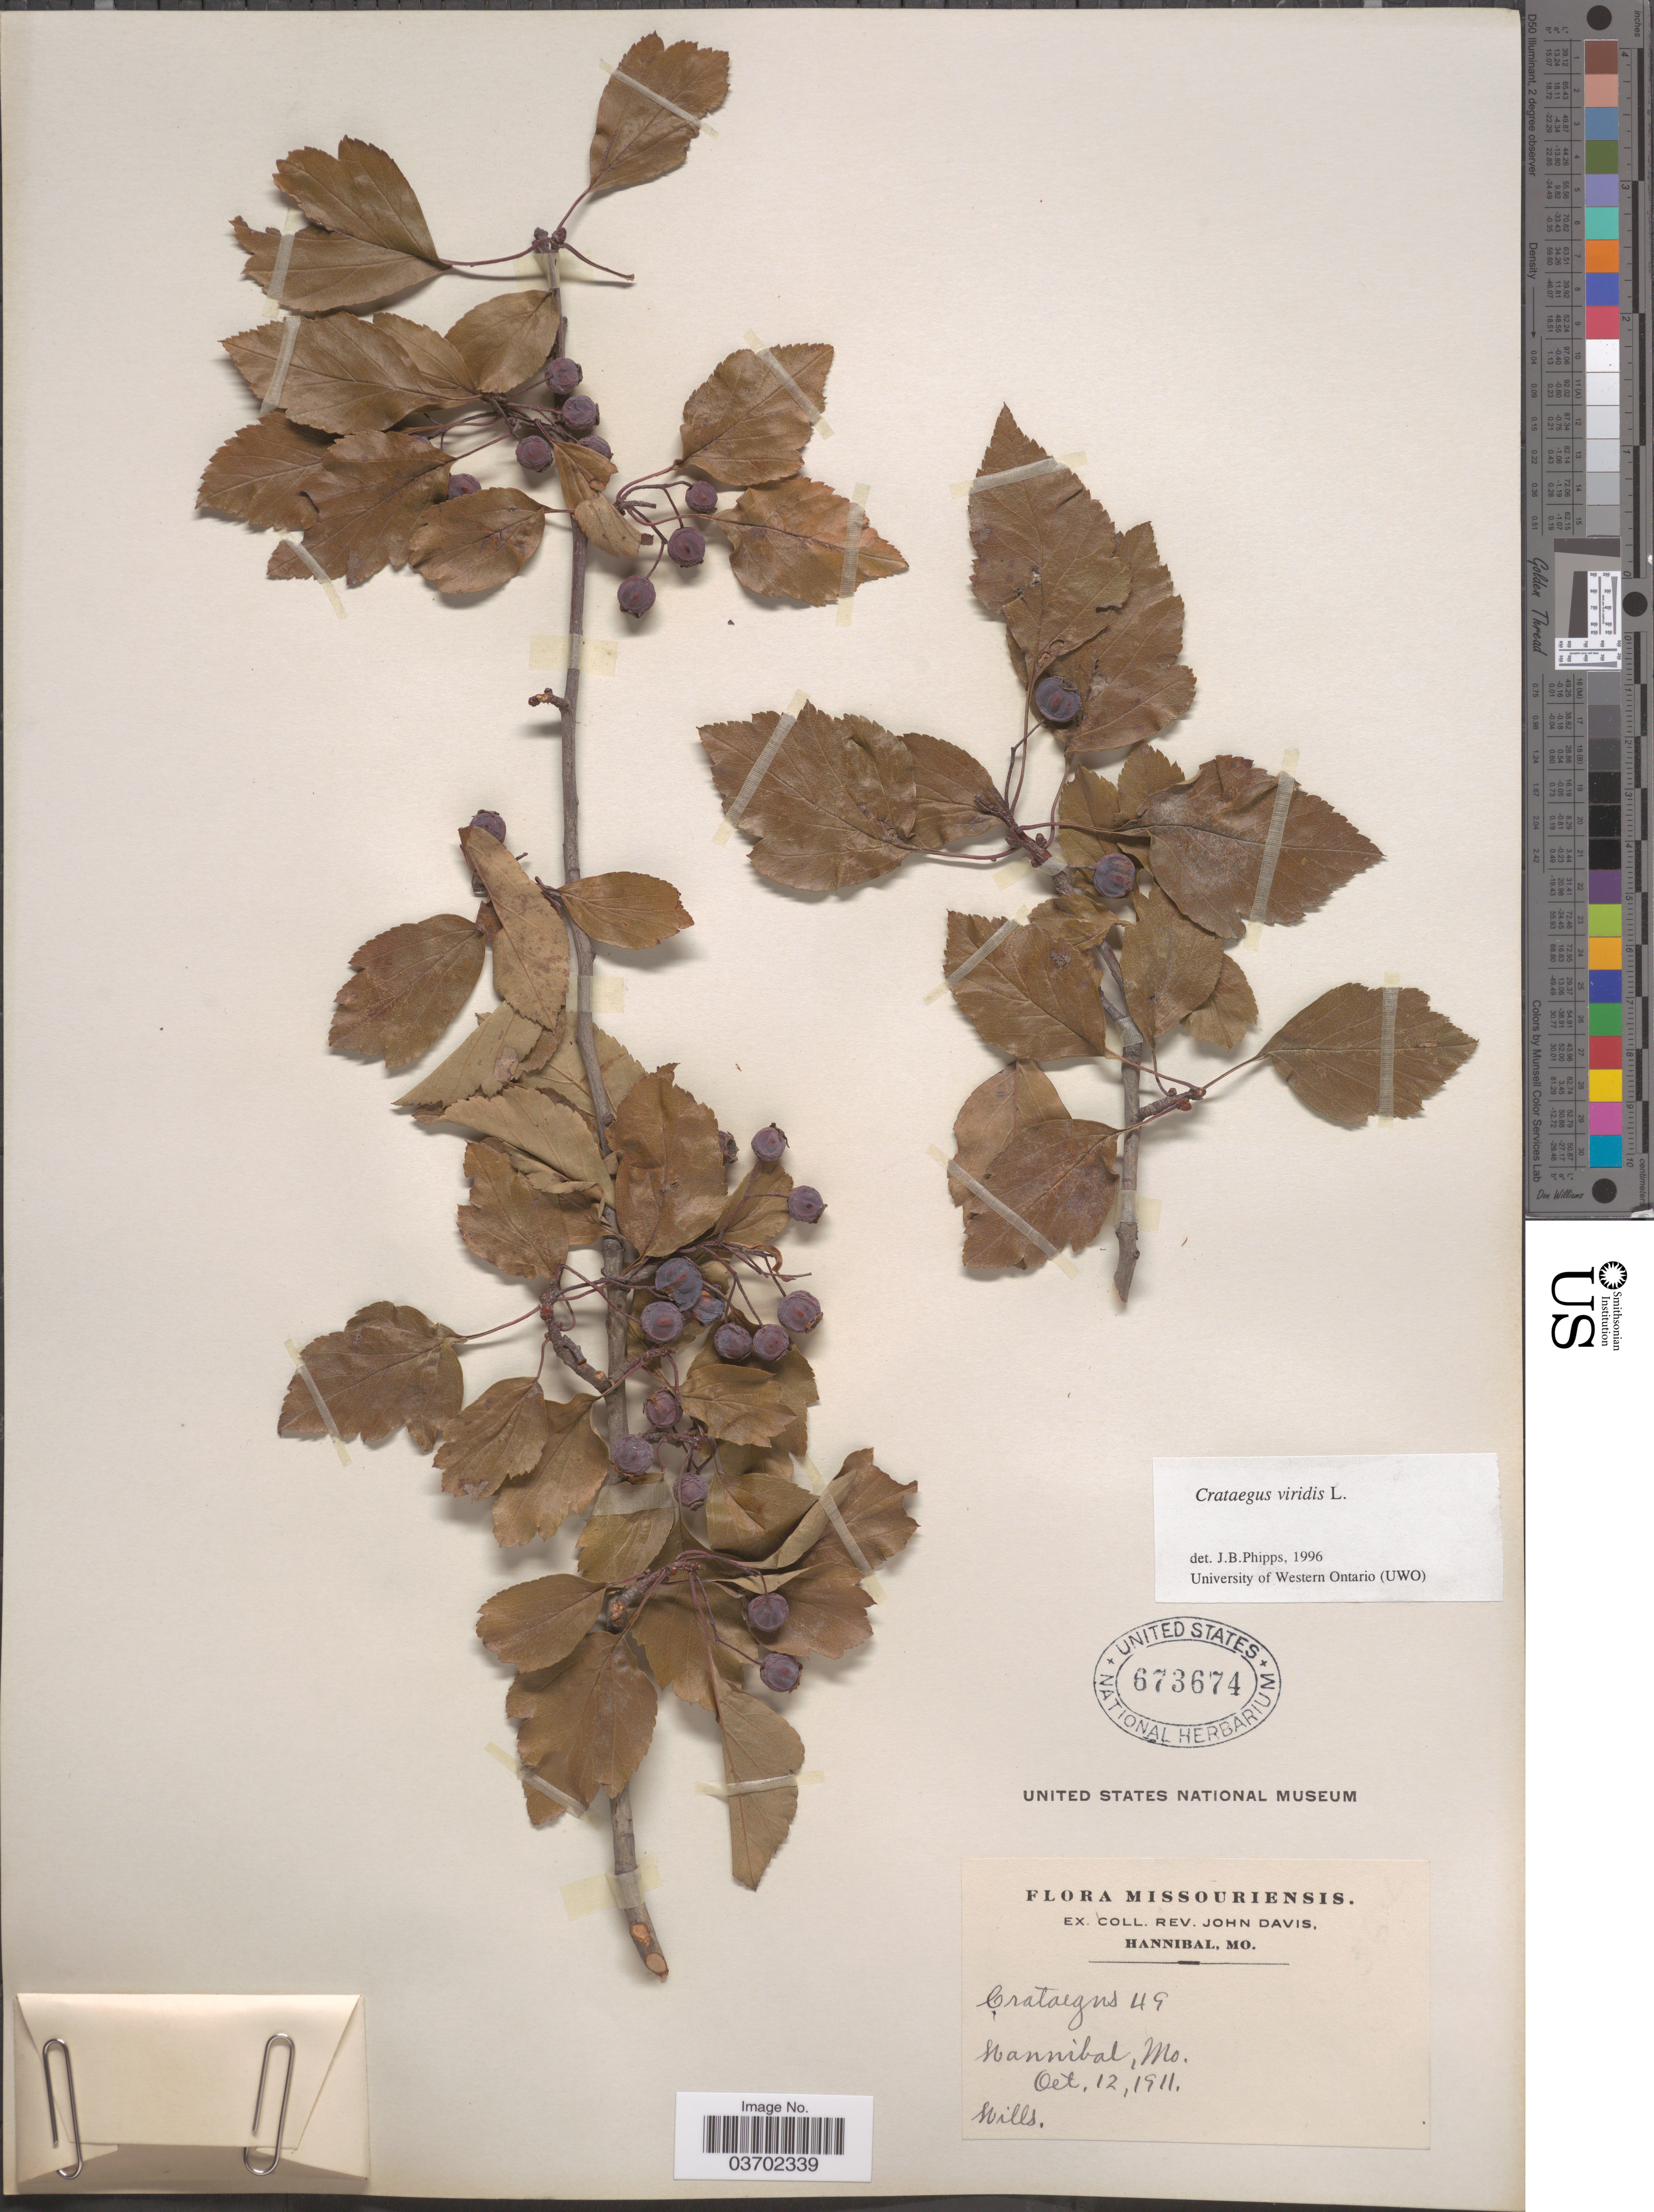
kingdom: Plantae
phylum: Tracheophyta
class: Magnoliopsida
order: Rosales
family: Rosaceae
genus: Crataegus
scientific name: Crataegus viridis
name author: L.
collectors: ex herb. Rev. John Davis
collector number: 49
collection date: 1911-10-12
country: United States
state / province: Missouri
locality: Hannibal.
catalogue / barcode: US 673674